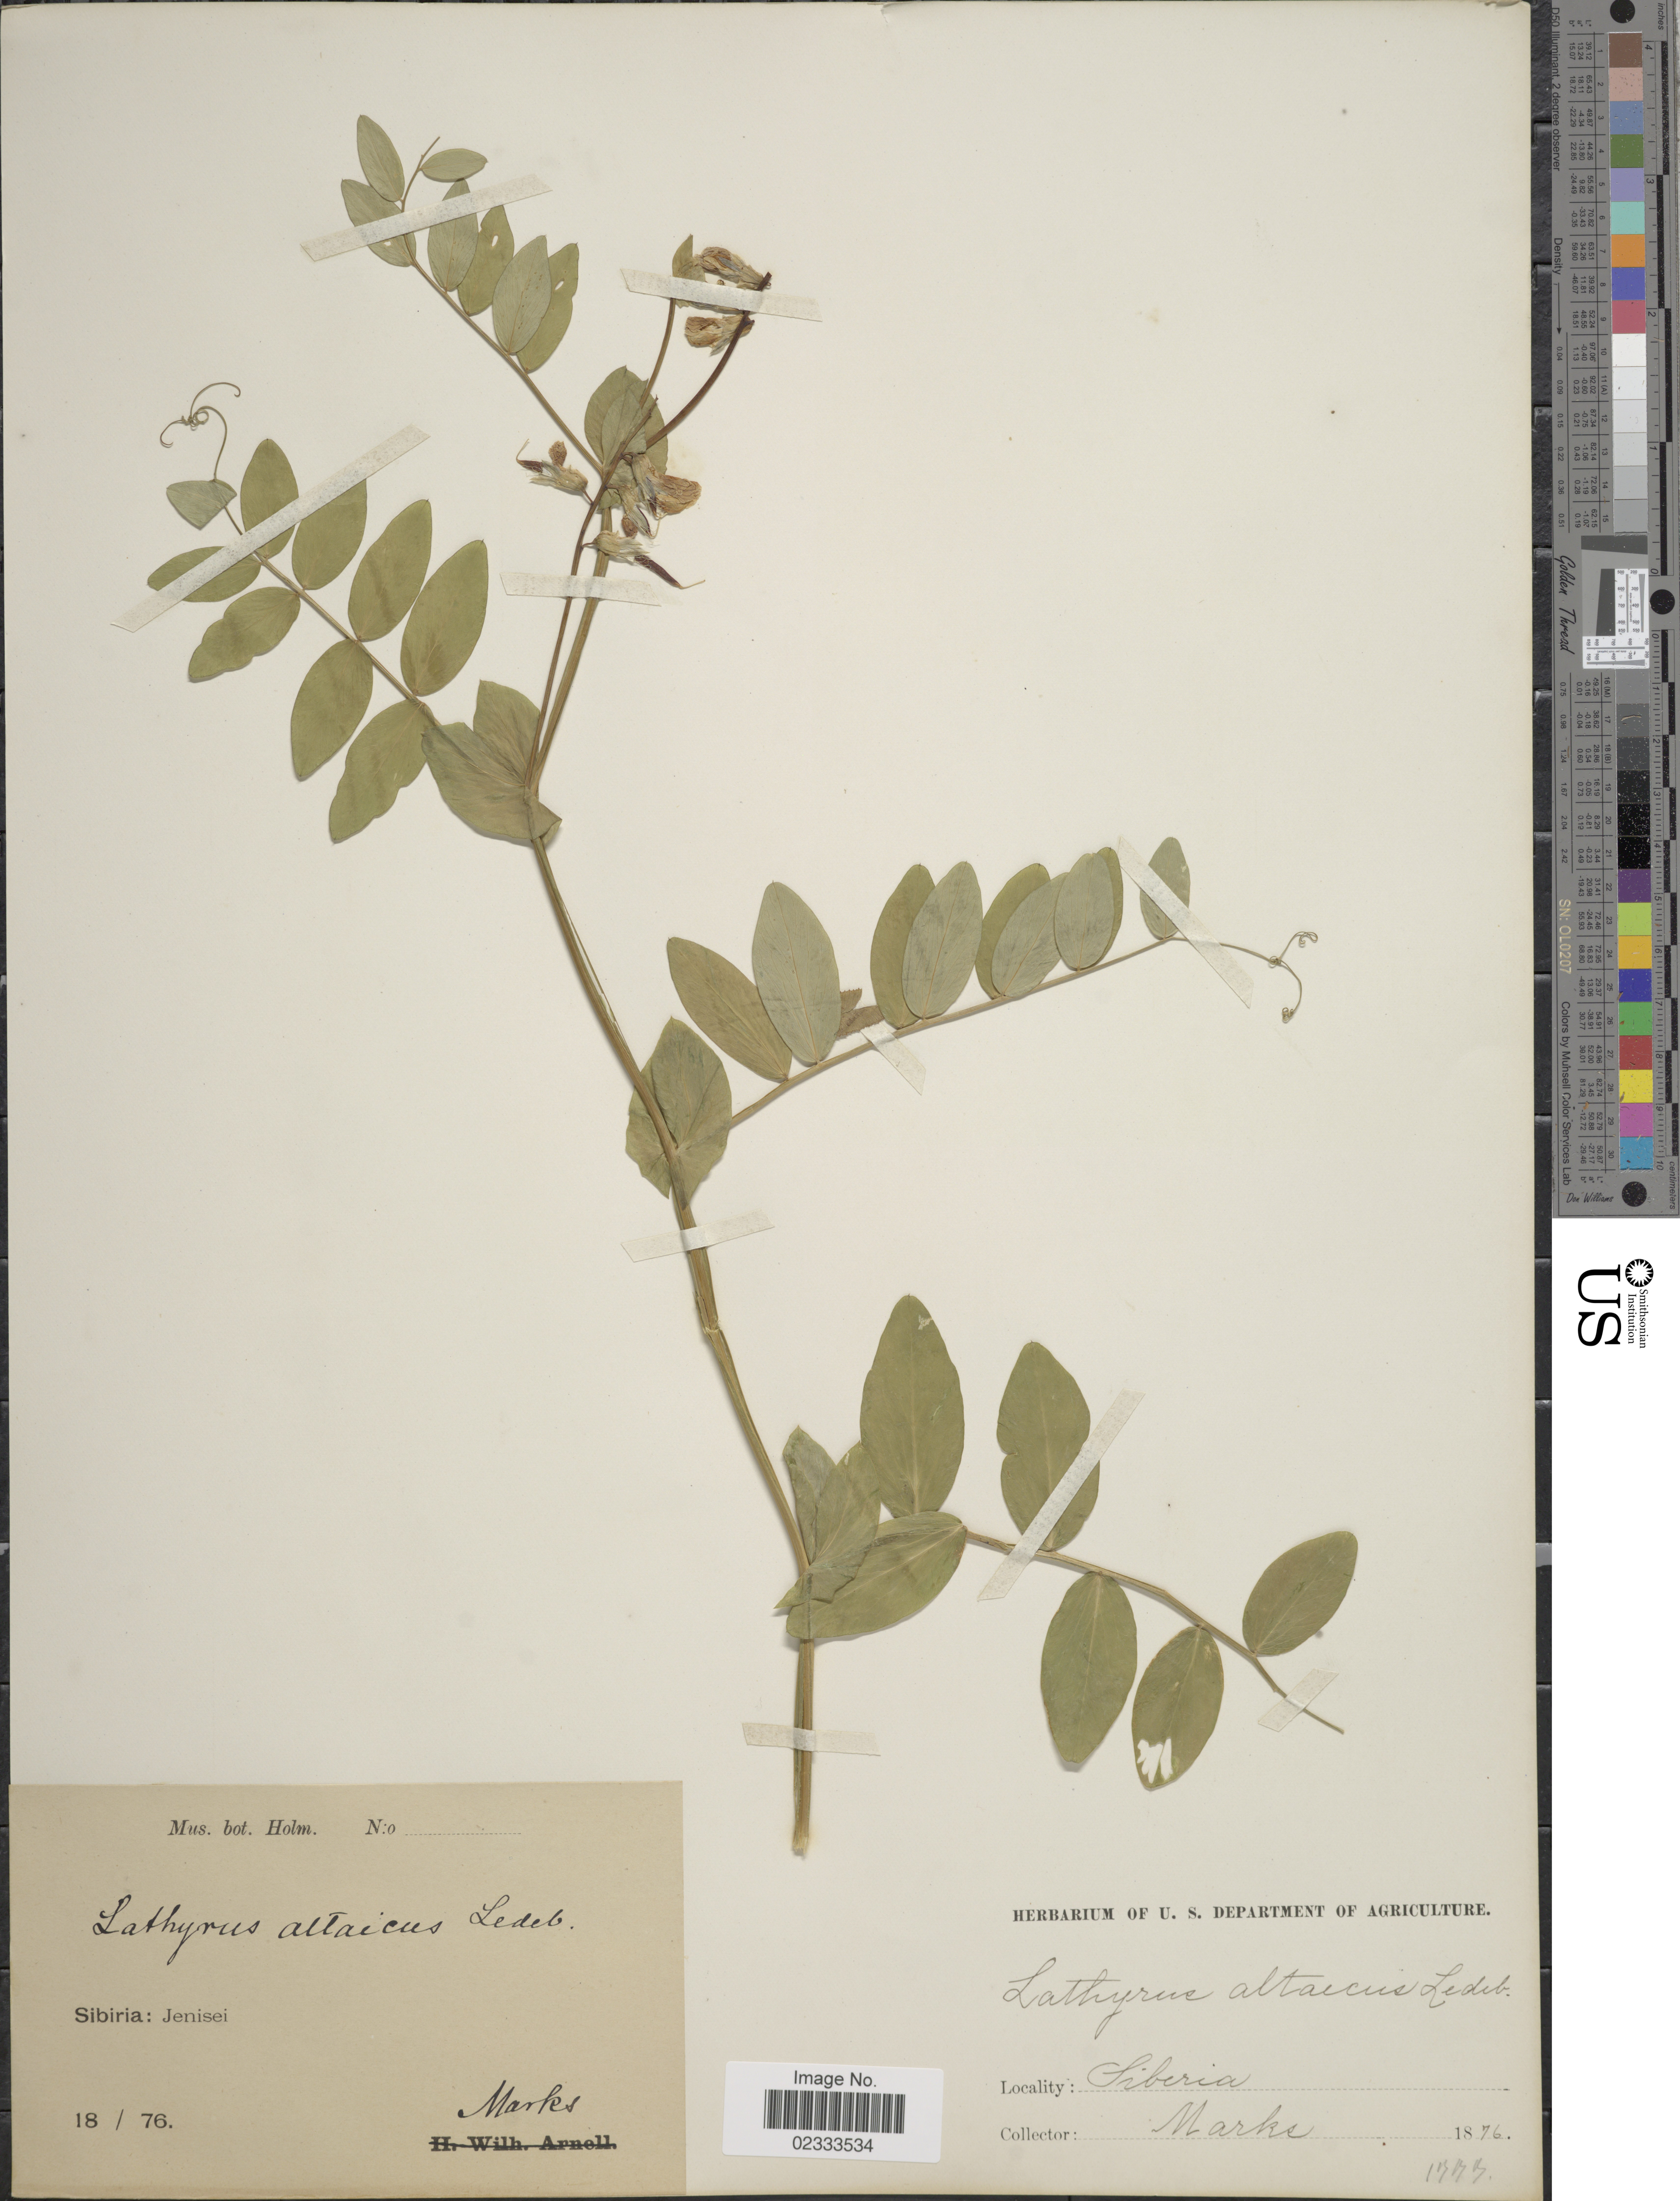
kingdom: Plantae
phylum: Tracheophyta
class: Magnoliopsida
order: Fabales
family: Fabaceae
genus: Lathyrus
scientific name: Lathyrus altaicus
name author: Ledeb.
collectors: Marks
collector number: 1777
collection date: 1876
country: Russian Federation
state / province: Krasnoyarsk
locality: Siberia: Jenisei